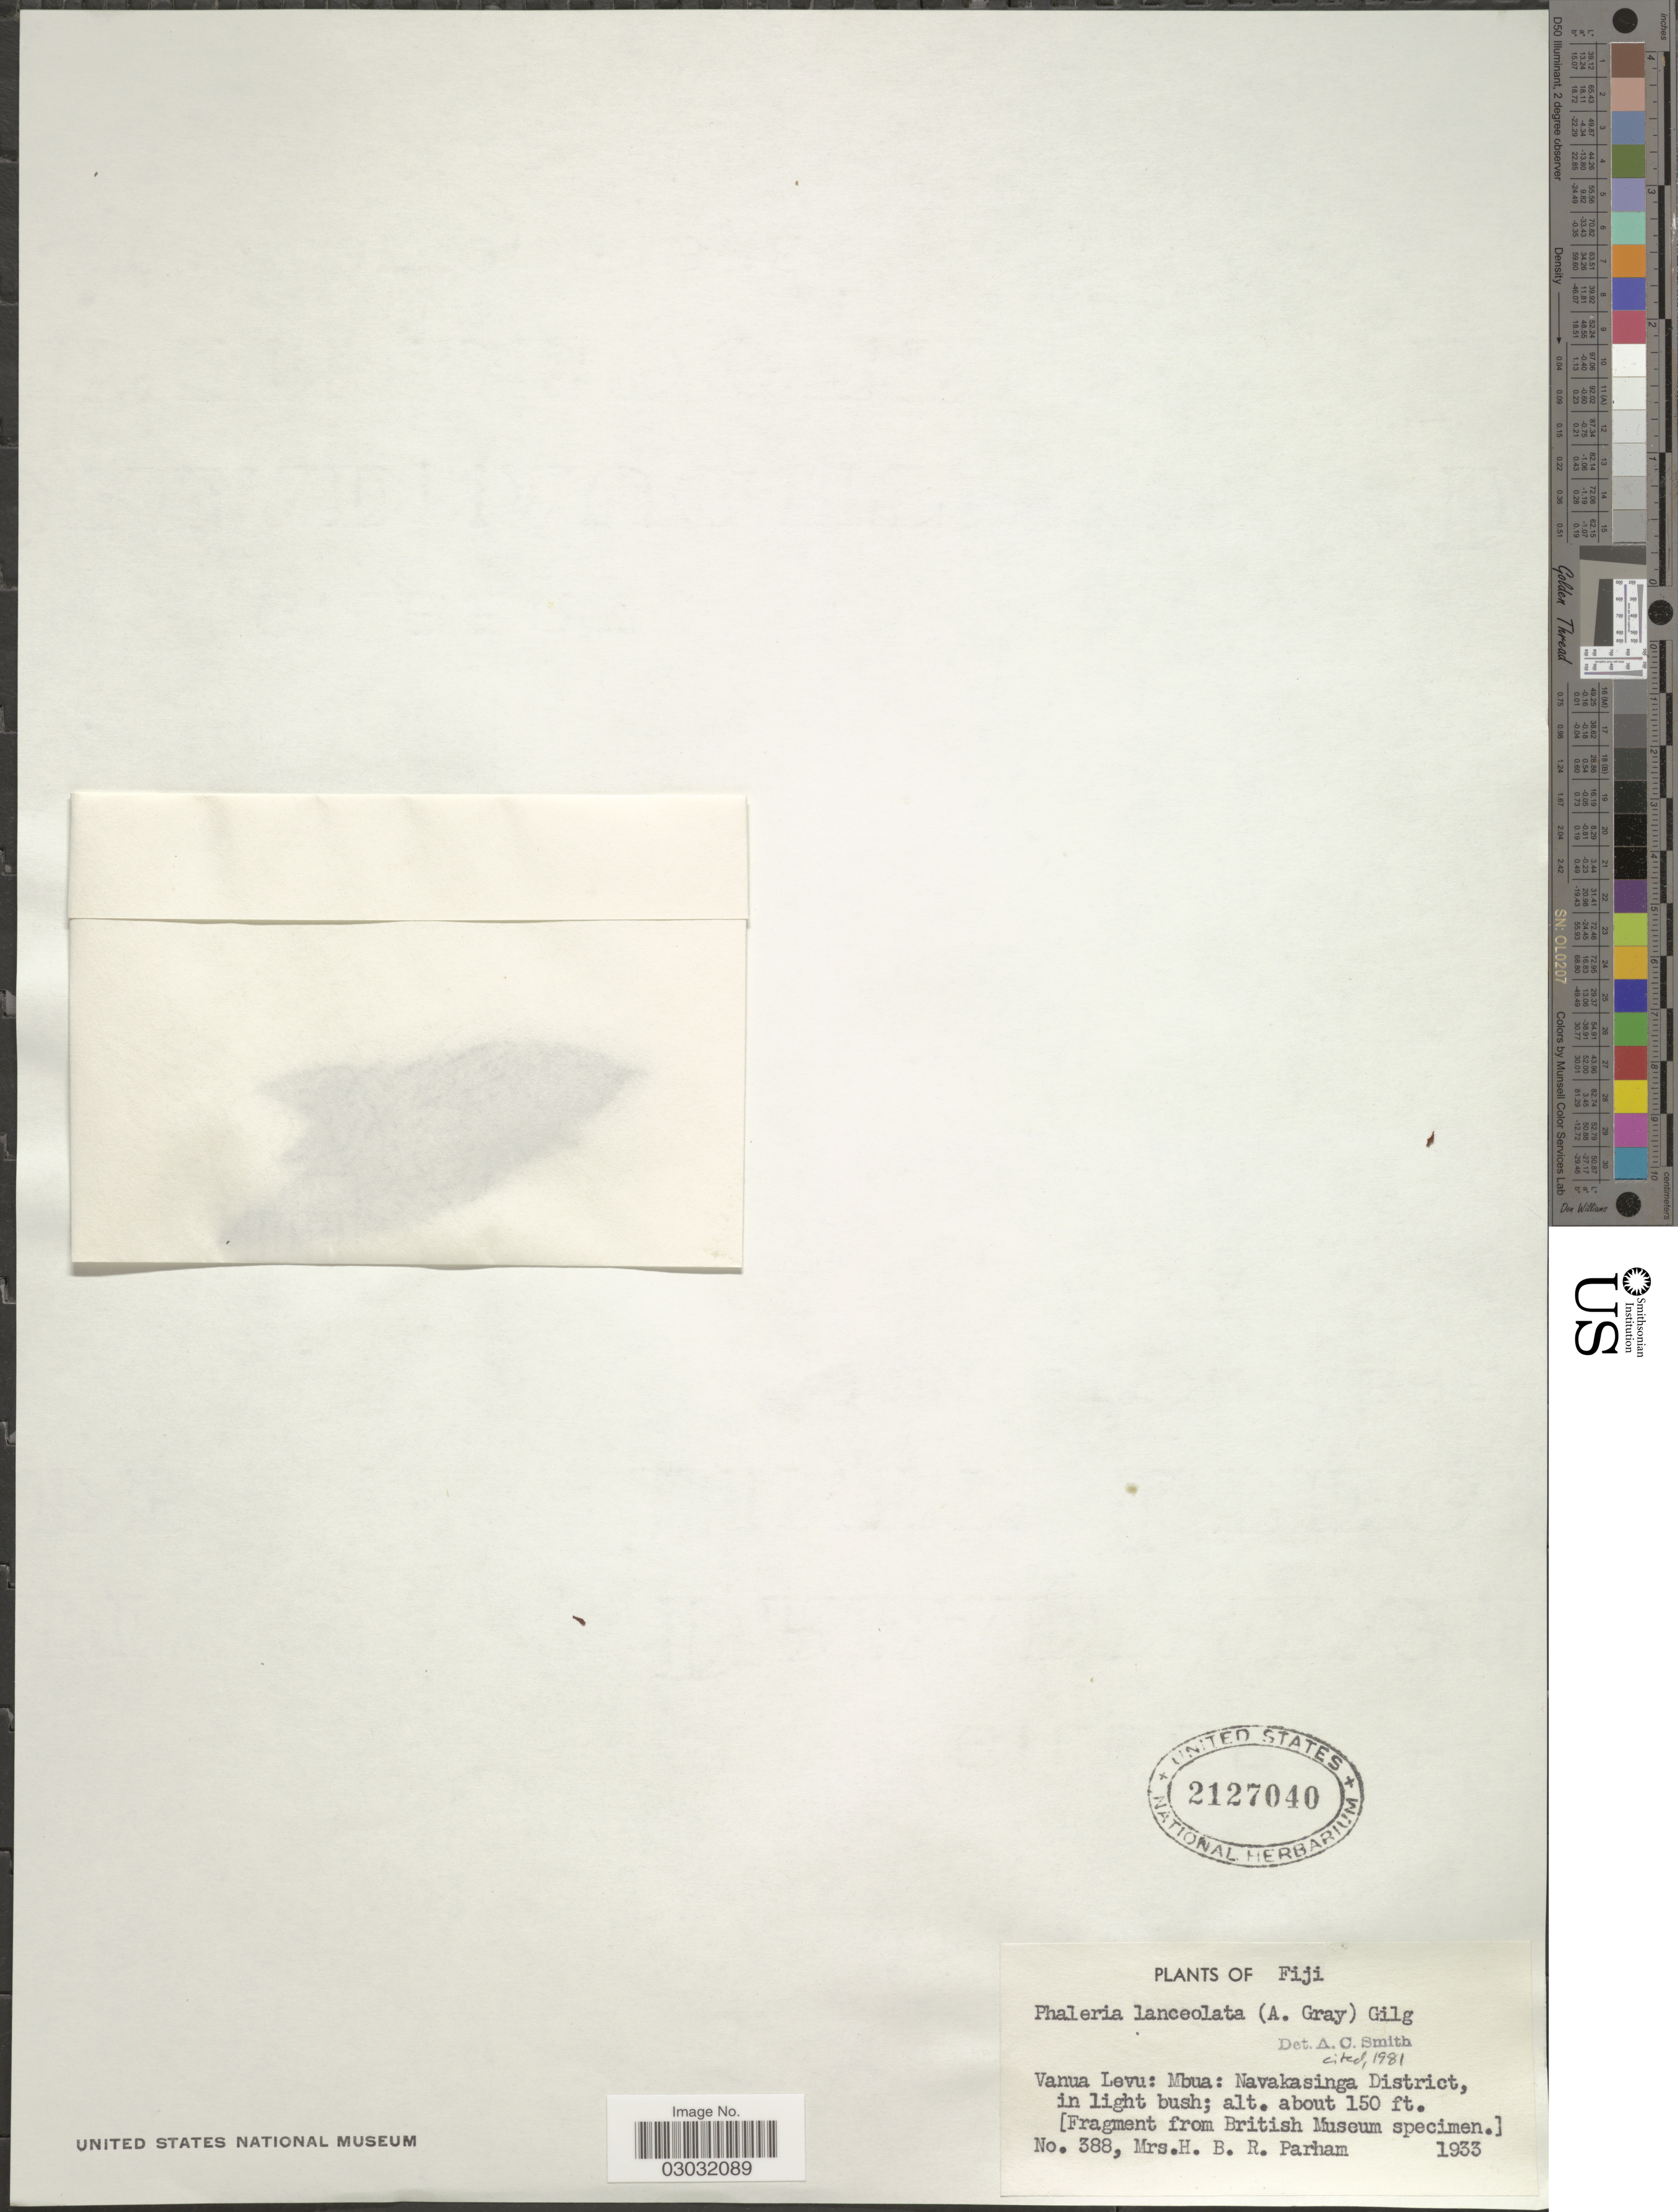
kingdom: Plantae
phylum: Tracheophyta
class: Magnoliopsida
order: Malvales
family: Thymelaeaceae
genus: Phaleria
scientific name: Phaleria lanceolata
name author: (A. Gray) Gilg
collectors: H. Parham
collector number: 388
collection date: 1933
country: Fiji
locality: Vanua Levu: Mbua: Navakasinga District.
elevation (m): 46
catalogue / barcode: US 2127040